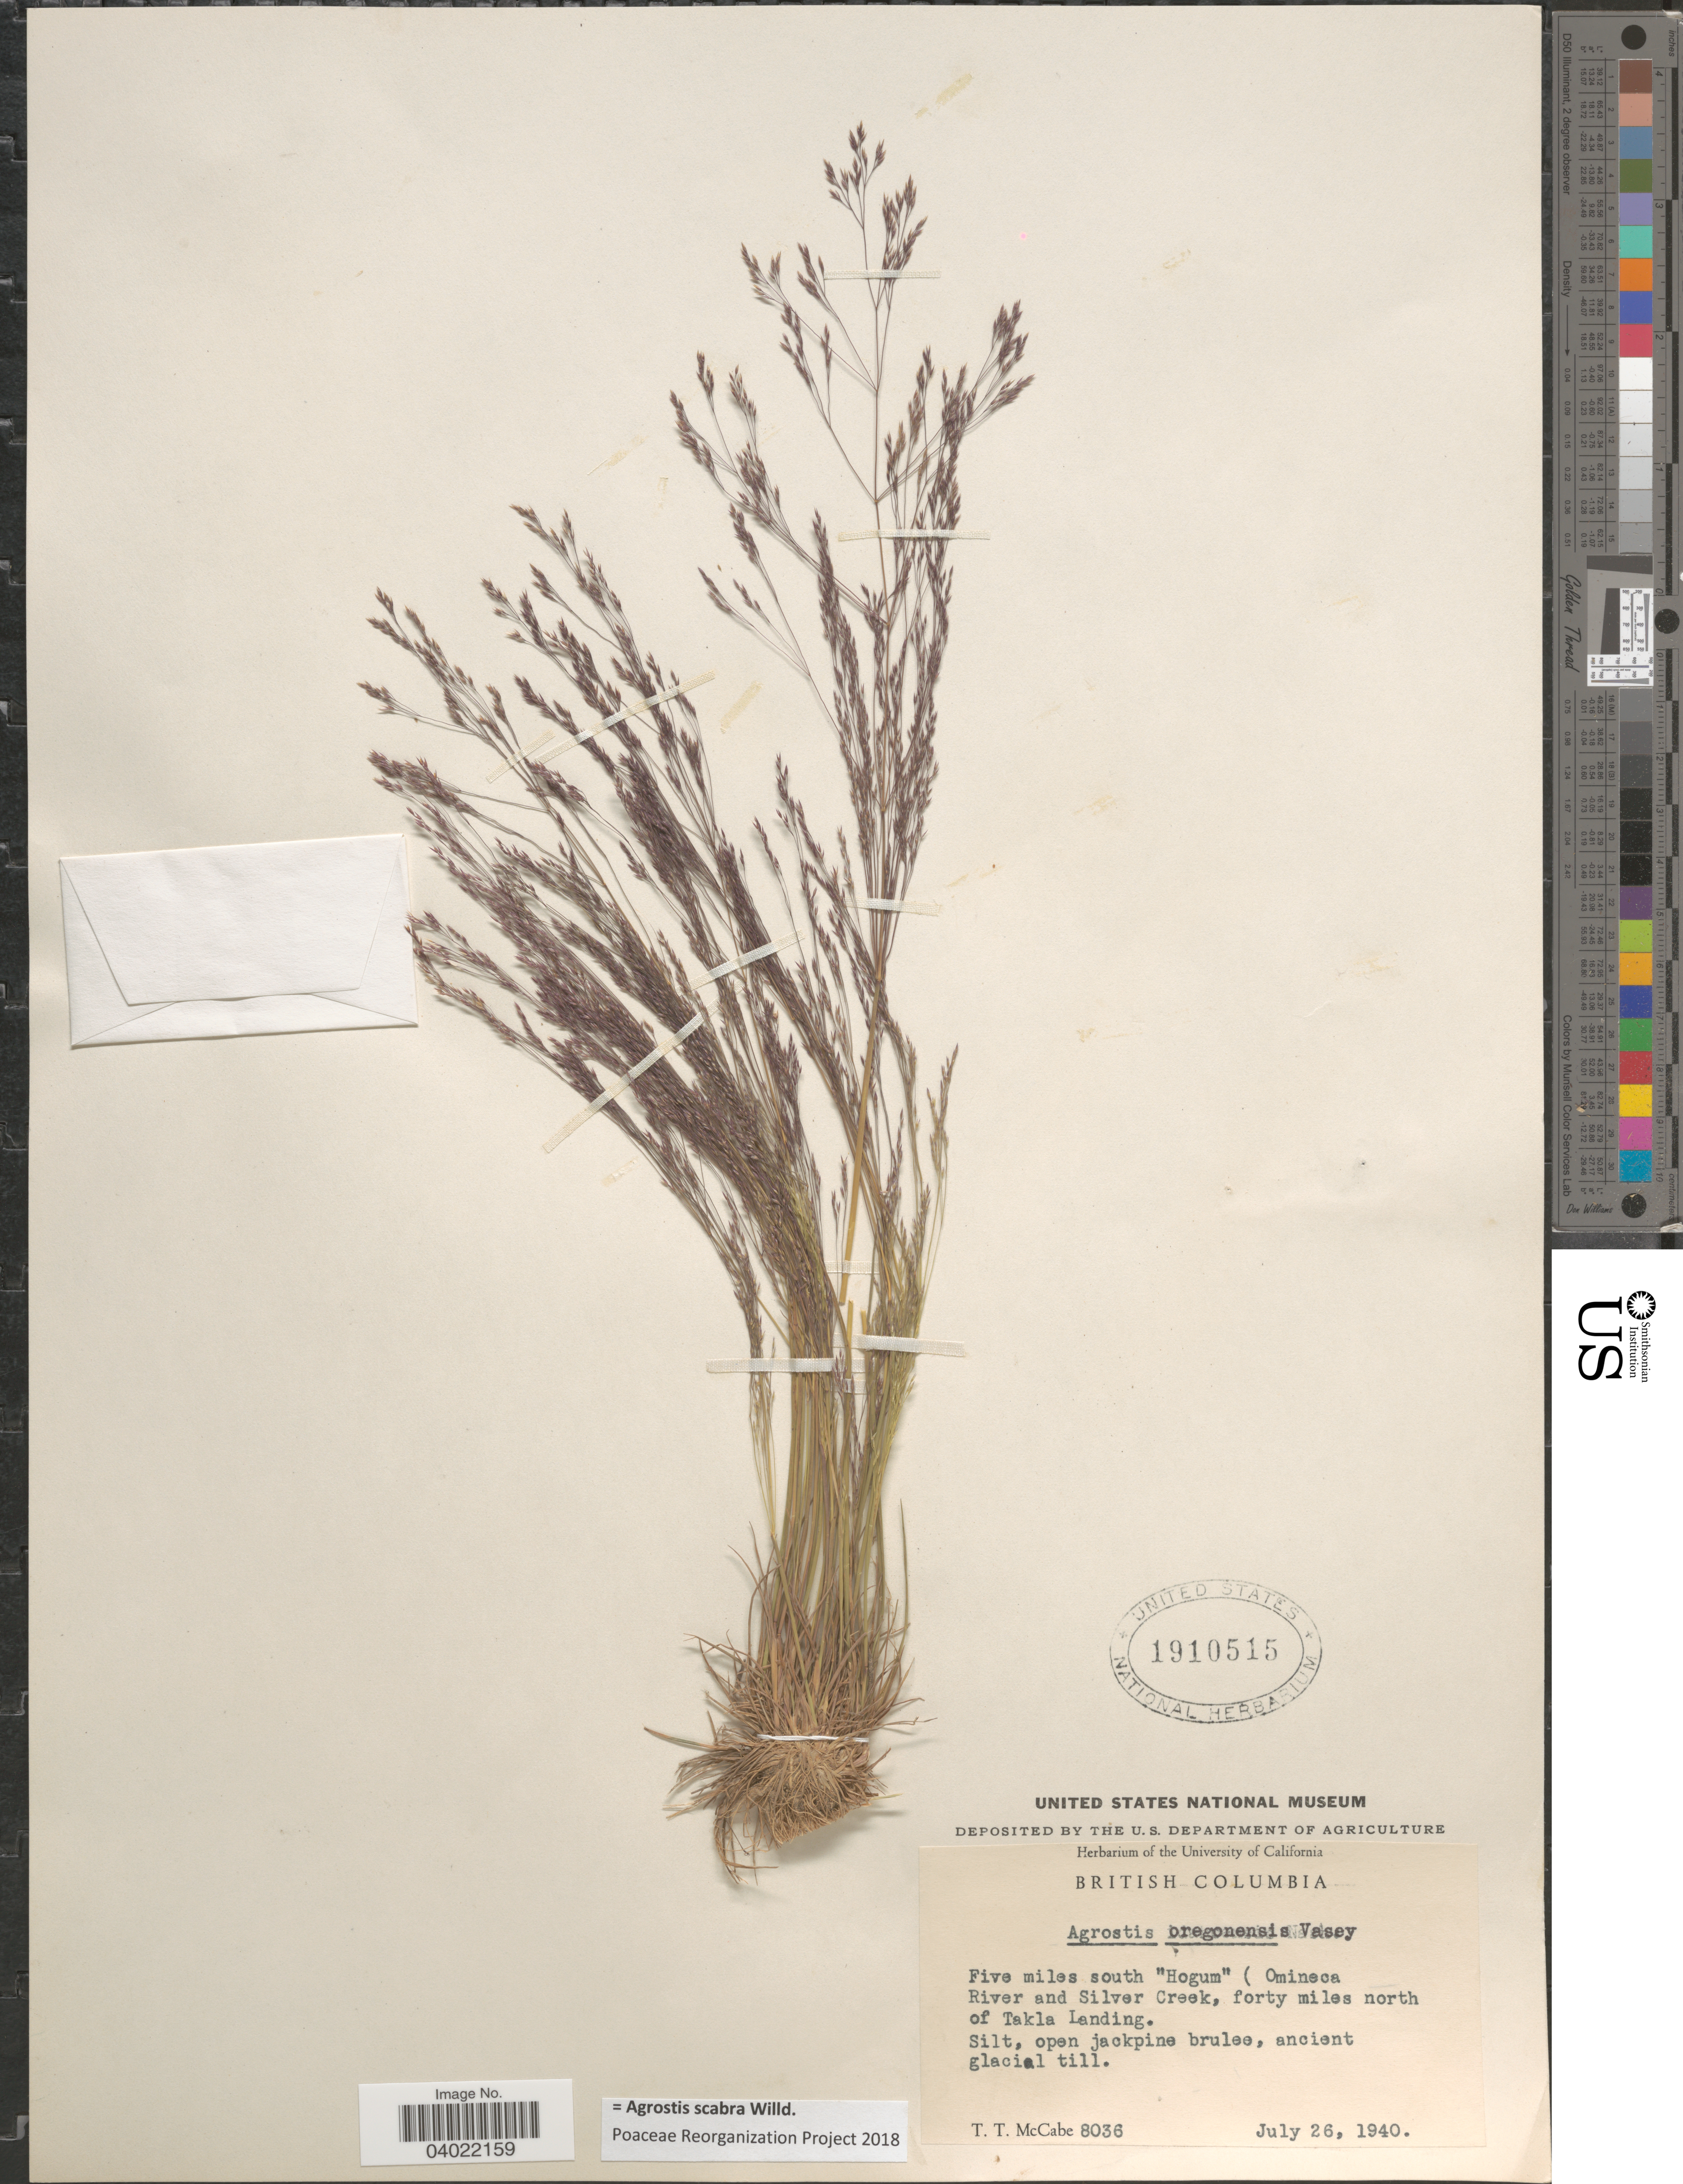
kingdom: Plantae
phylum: Tracheophyta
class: Liliopsida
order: Poales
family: Poaceae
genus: Agrostis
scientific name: Agrostis scabra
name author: Willd.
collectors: T. McCabe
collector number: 8036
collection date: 1940-07-26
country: Canada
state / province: British Columbia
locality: Five miles south "Hogum" (Omineca River and Silver Creek, forty miles north of Takla Landing.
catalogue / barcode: US 1910515